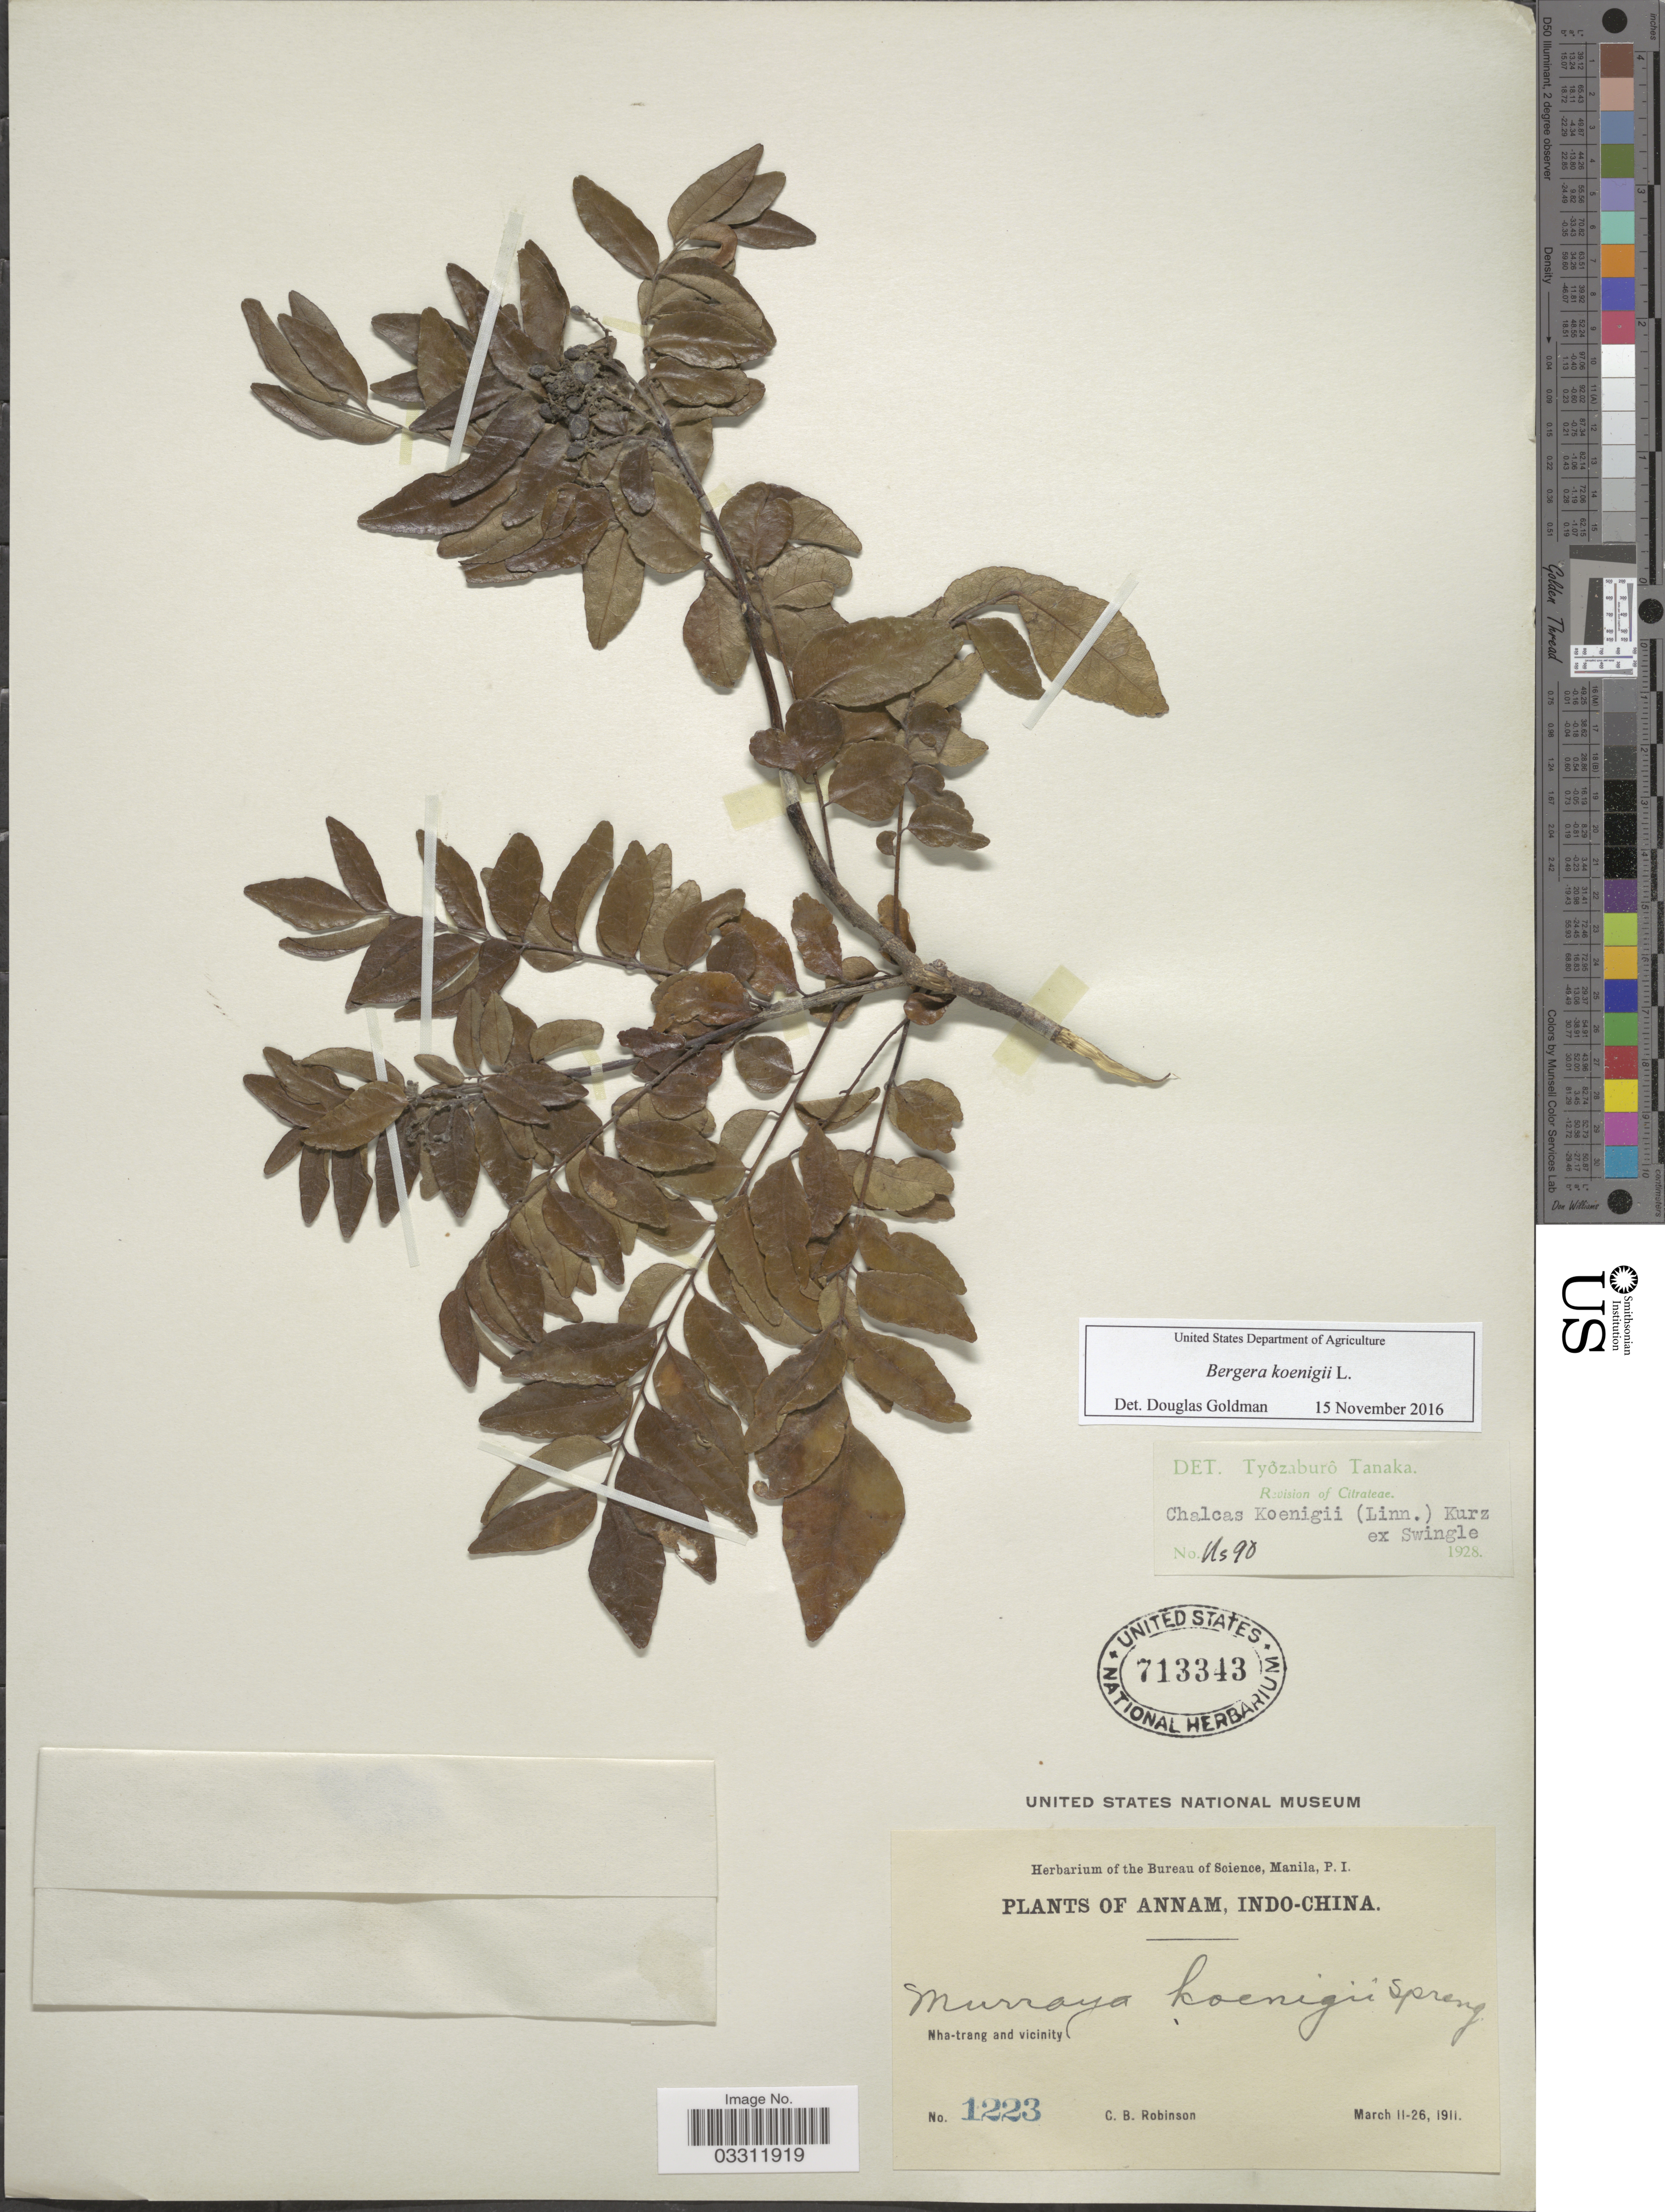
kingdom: Plantae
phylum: Tracheophyta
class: Magnoliopsida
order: Sapindales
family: Rutaceae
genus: Bergera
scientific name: Bergera koenigii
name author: L.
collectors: C. Robinson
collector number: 1223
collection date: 1911-03-11/1911-03-26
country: Vietnam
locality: Annam, Indo-China. Nha-trang and vicinity.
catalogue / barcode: US 713343